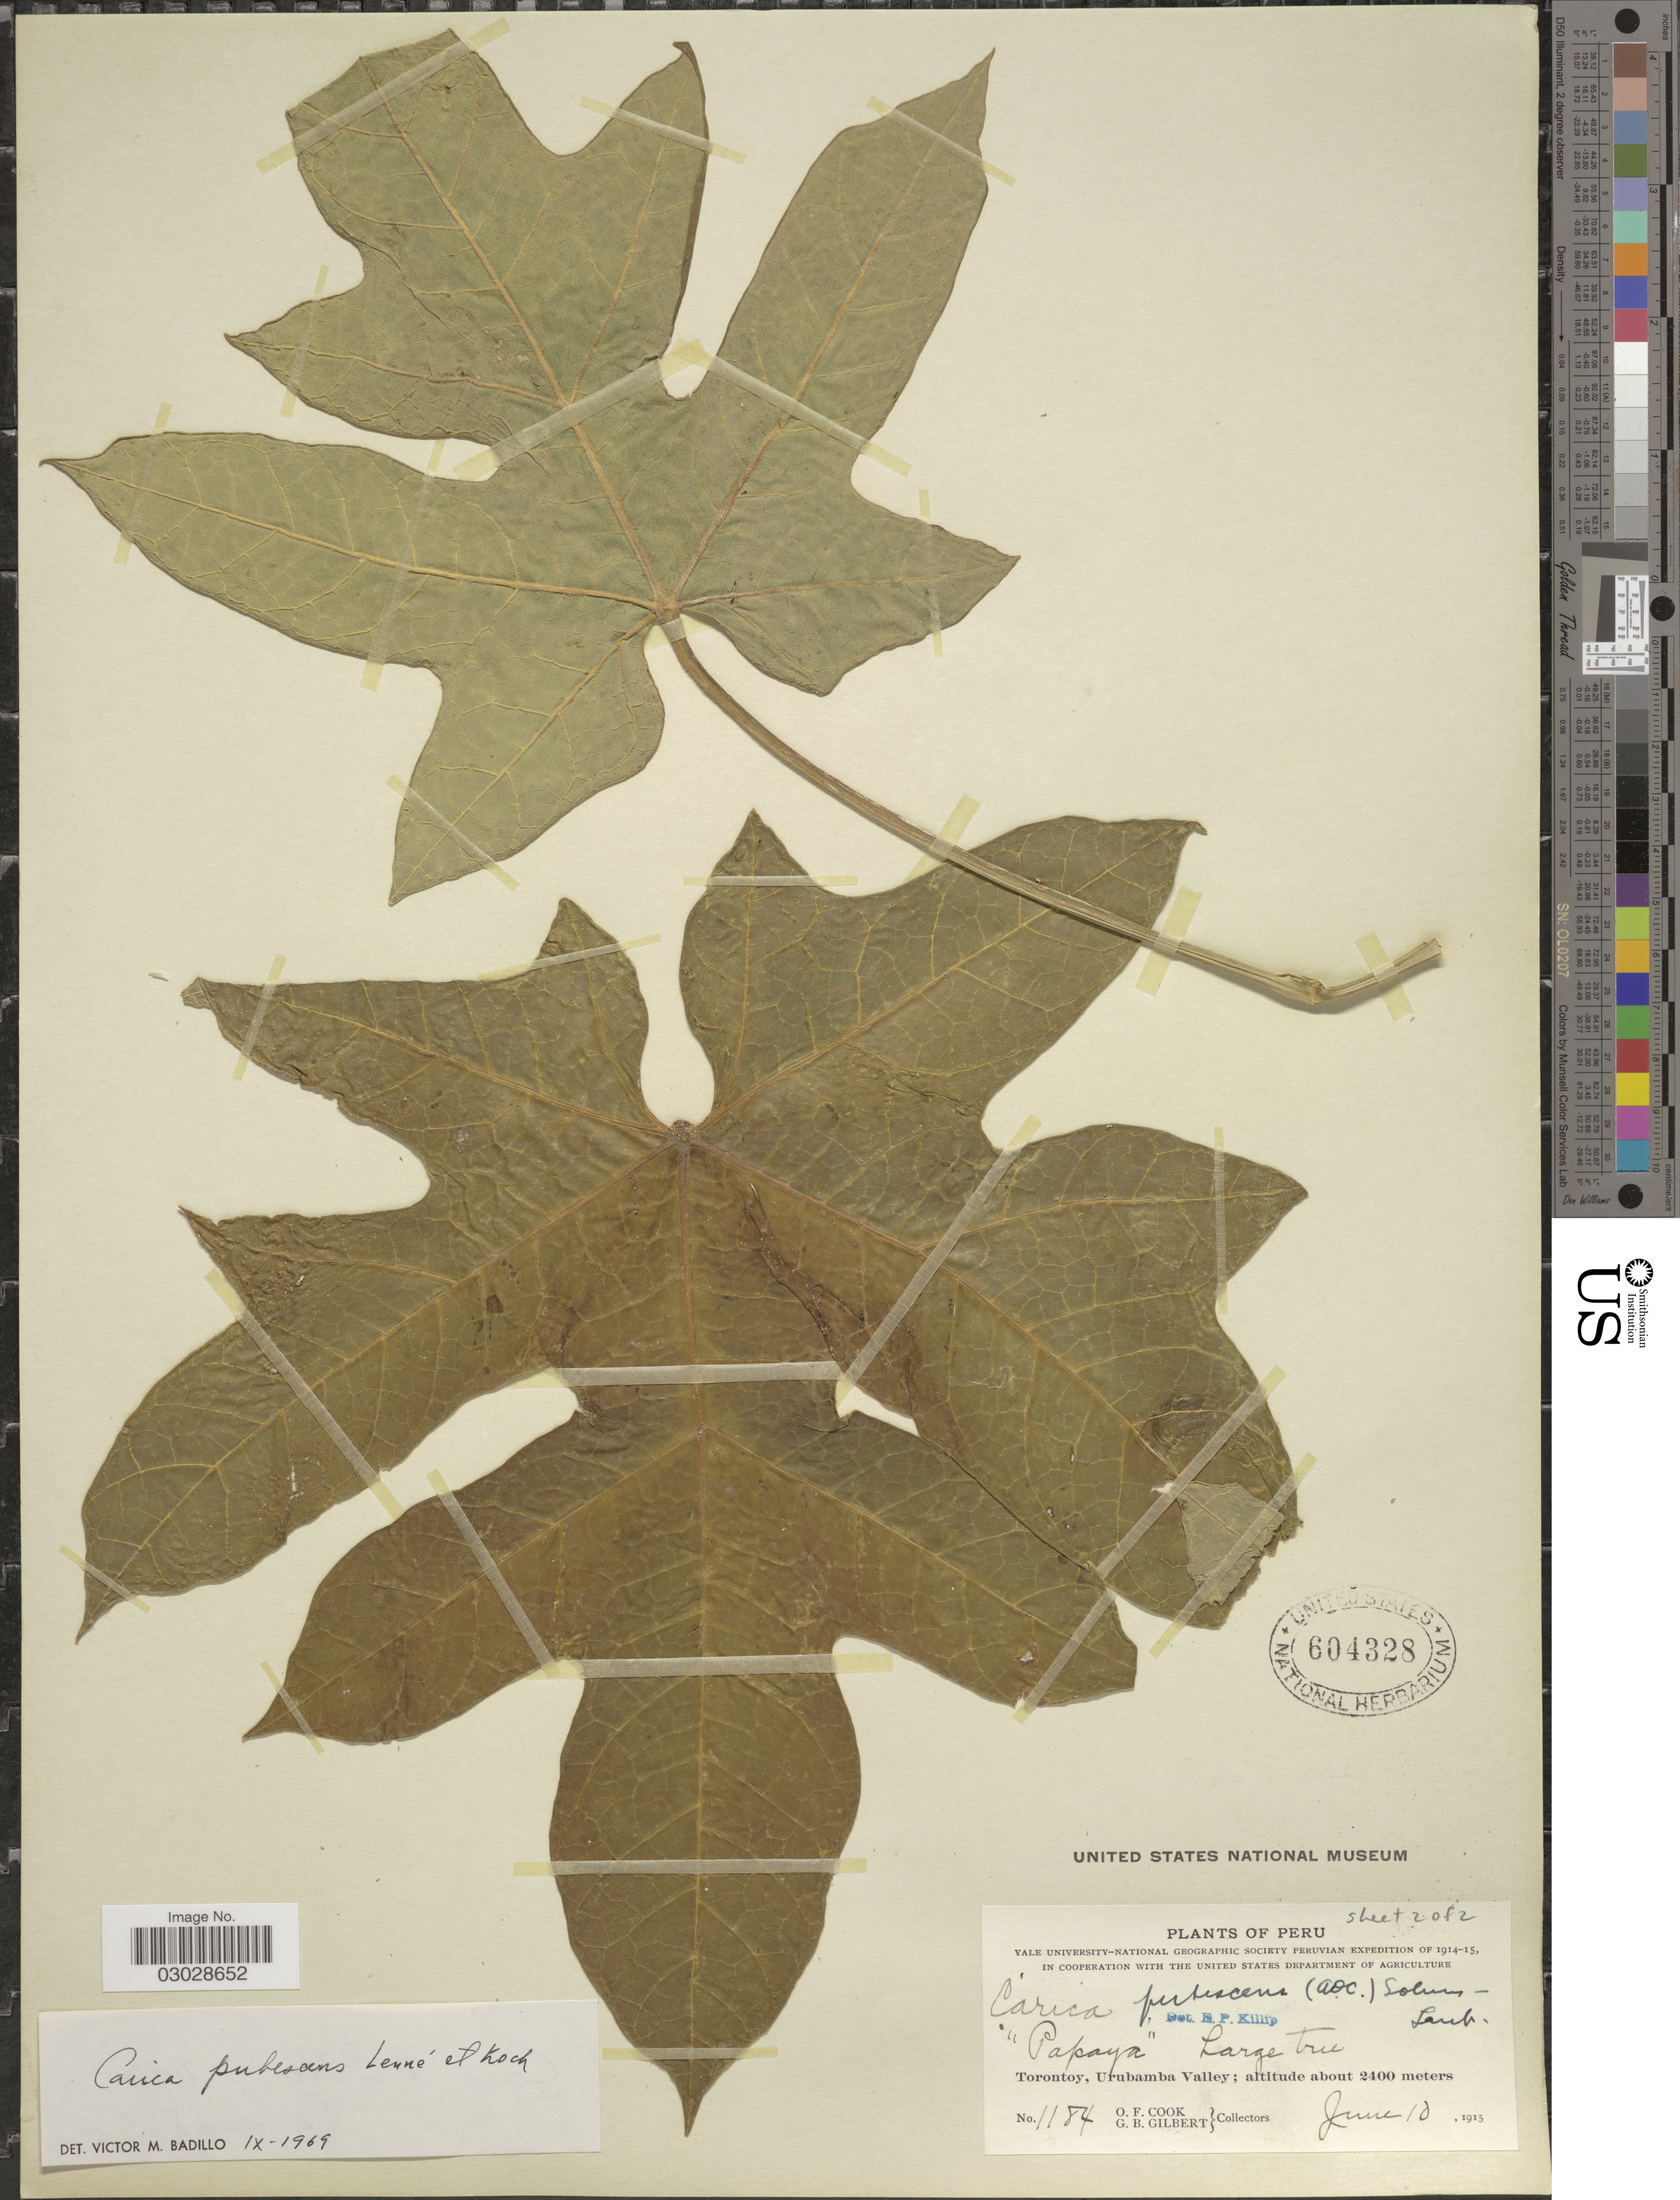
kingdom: Plantae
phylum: Tracheophyta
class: Magnoliopsida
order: Brassicales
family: Caricaceae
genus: Vasconcellea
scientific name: Vasconcellea pubescens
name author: A. DC.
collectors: O. F. Cook & G. B. Gilbert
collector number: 1184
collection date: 1915-06-10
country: Peru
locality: Torontoy, Urubamba Valley.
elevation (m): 2400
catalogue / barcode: US 604328